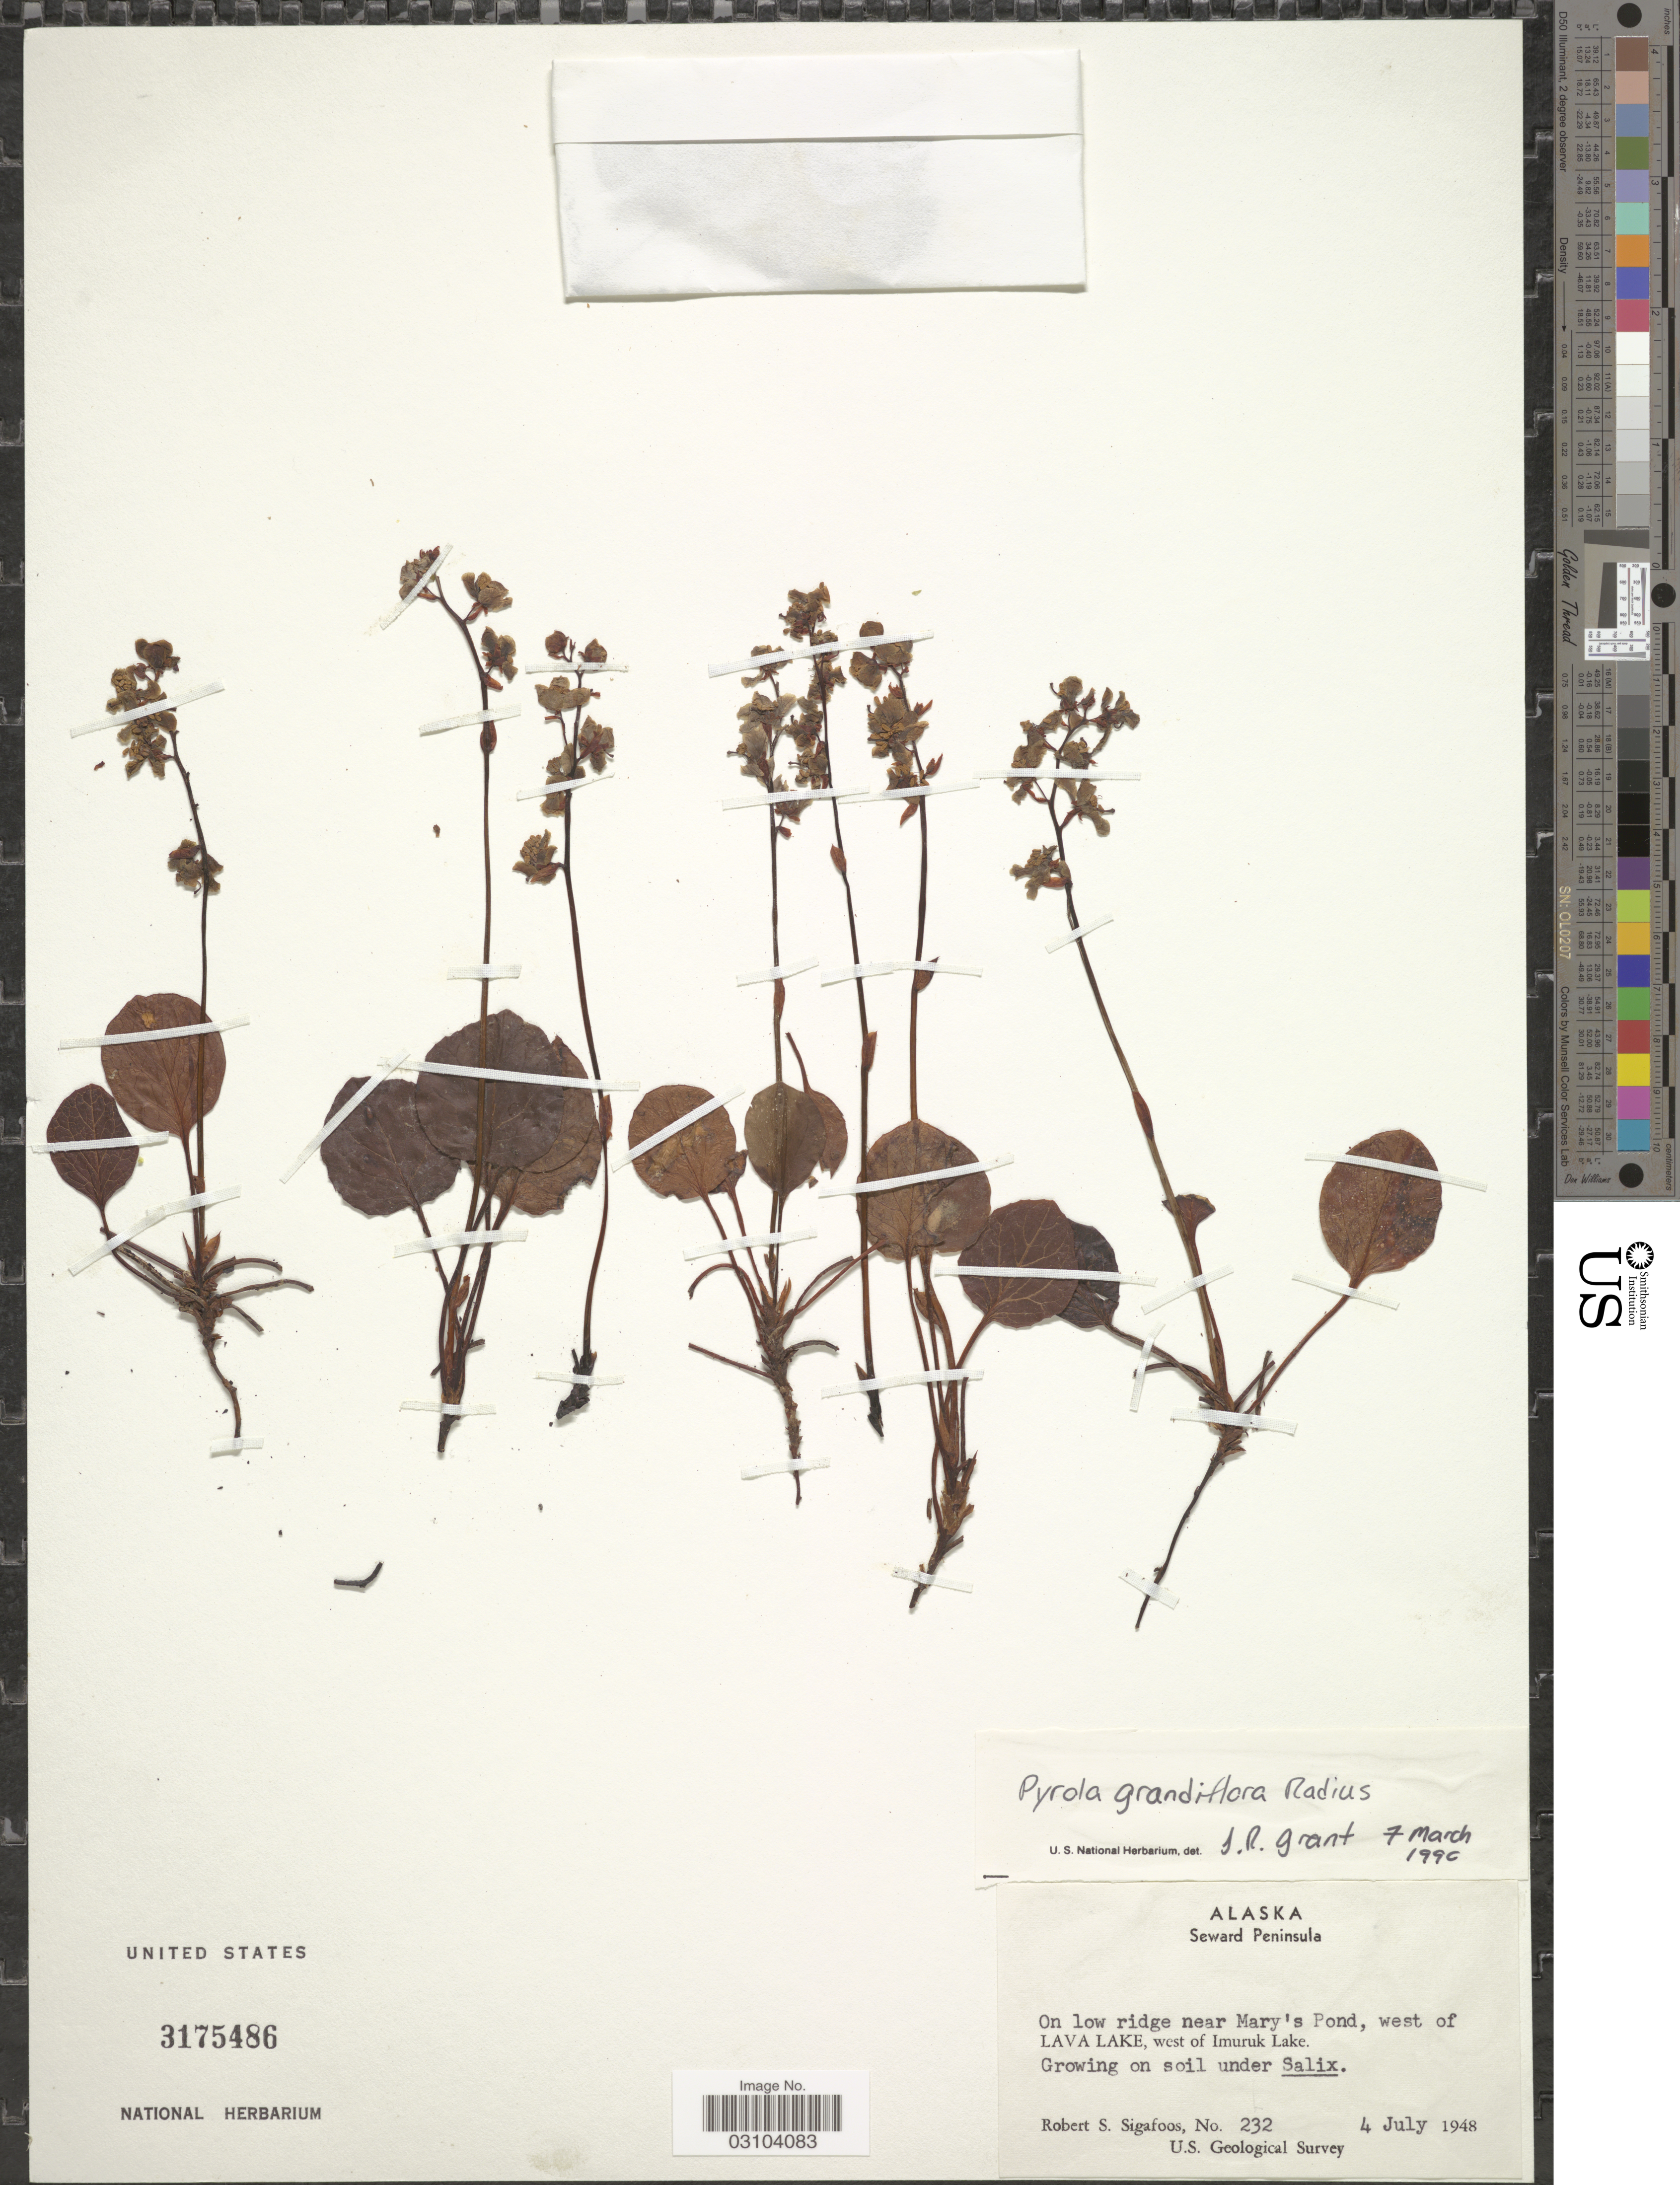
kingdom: Plantae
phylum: Tracheophyta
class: Magnoliopsida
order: Ericales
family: Ericaceae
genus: Pyrola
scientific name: Pyrola grandiflora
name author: Radius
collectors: R. Sigafoos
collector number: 232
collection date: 1948-07-04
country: United States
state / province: Alaska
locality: Seward Peninsula. On low ridge near Mary's Pond, west of Lava Lake, west of Imuruk Lake.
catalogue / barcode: US 3175486